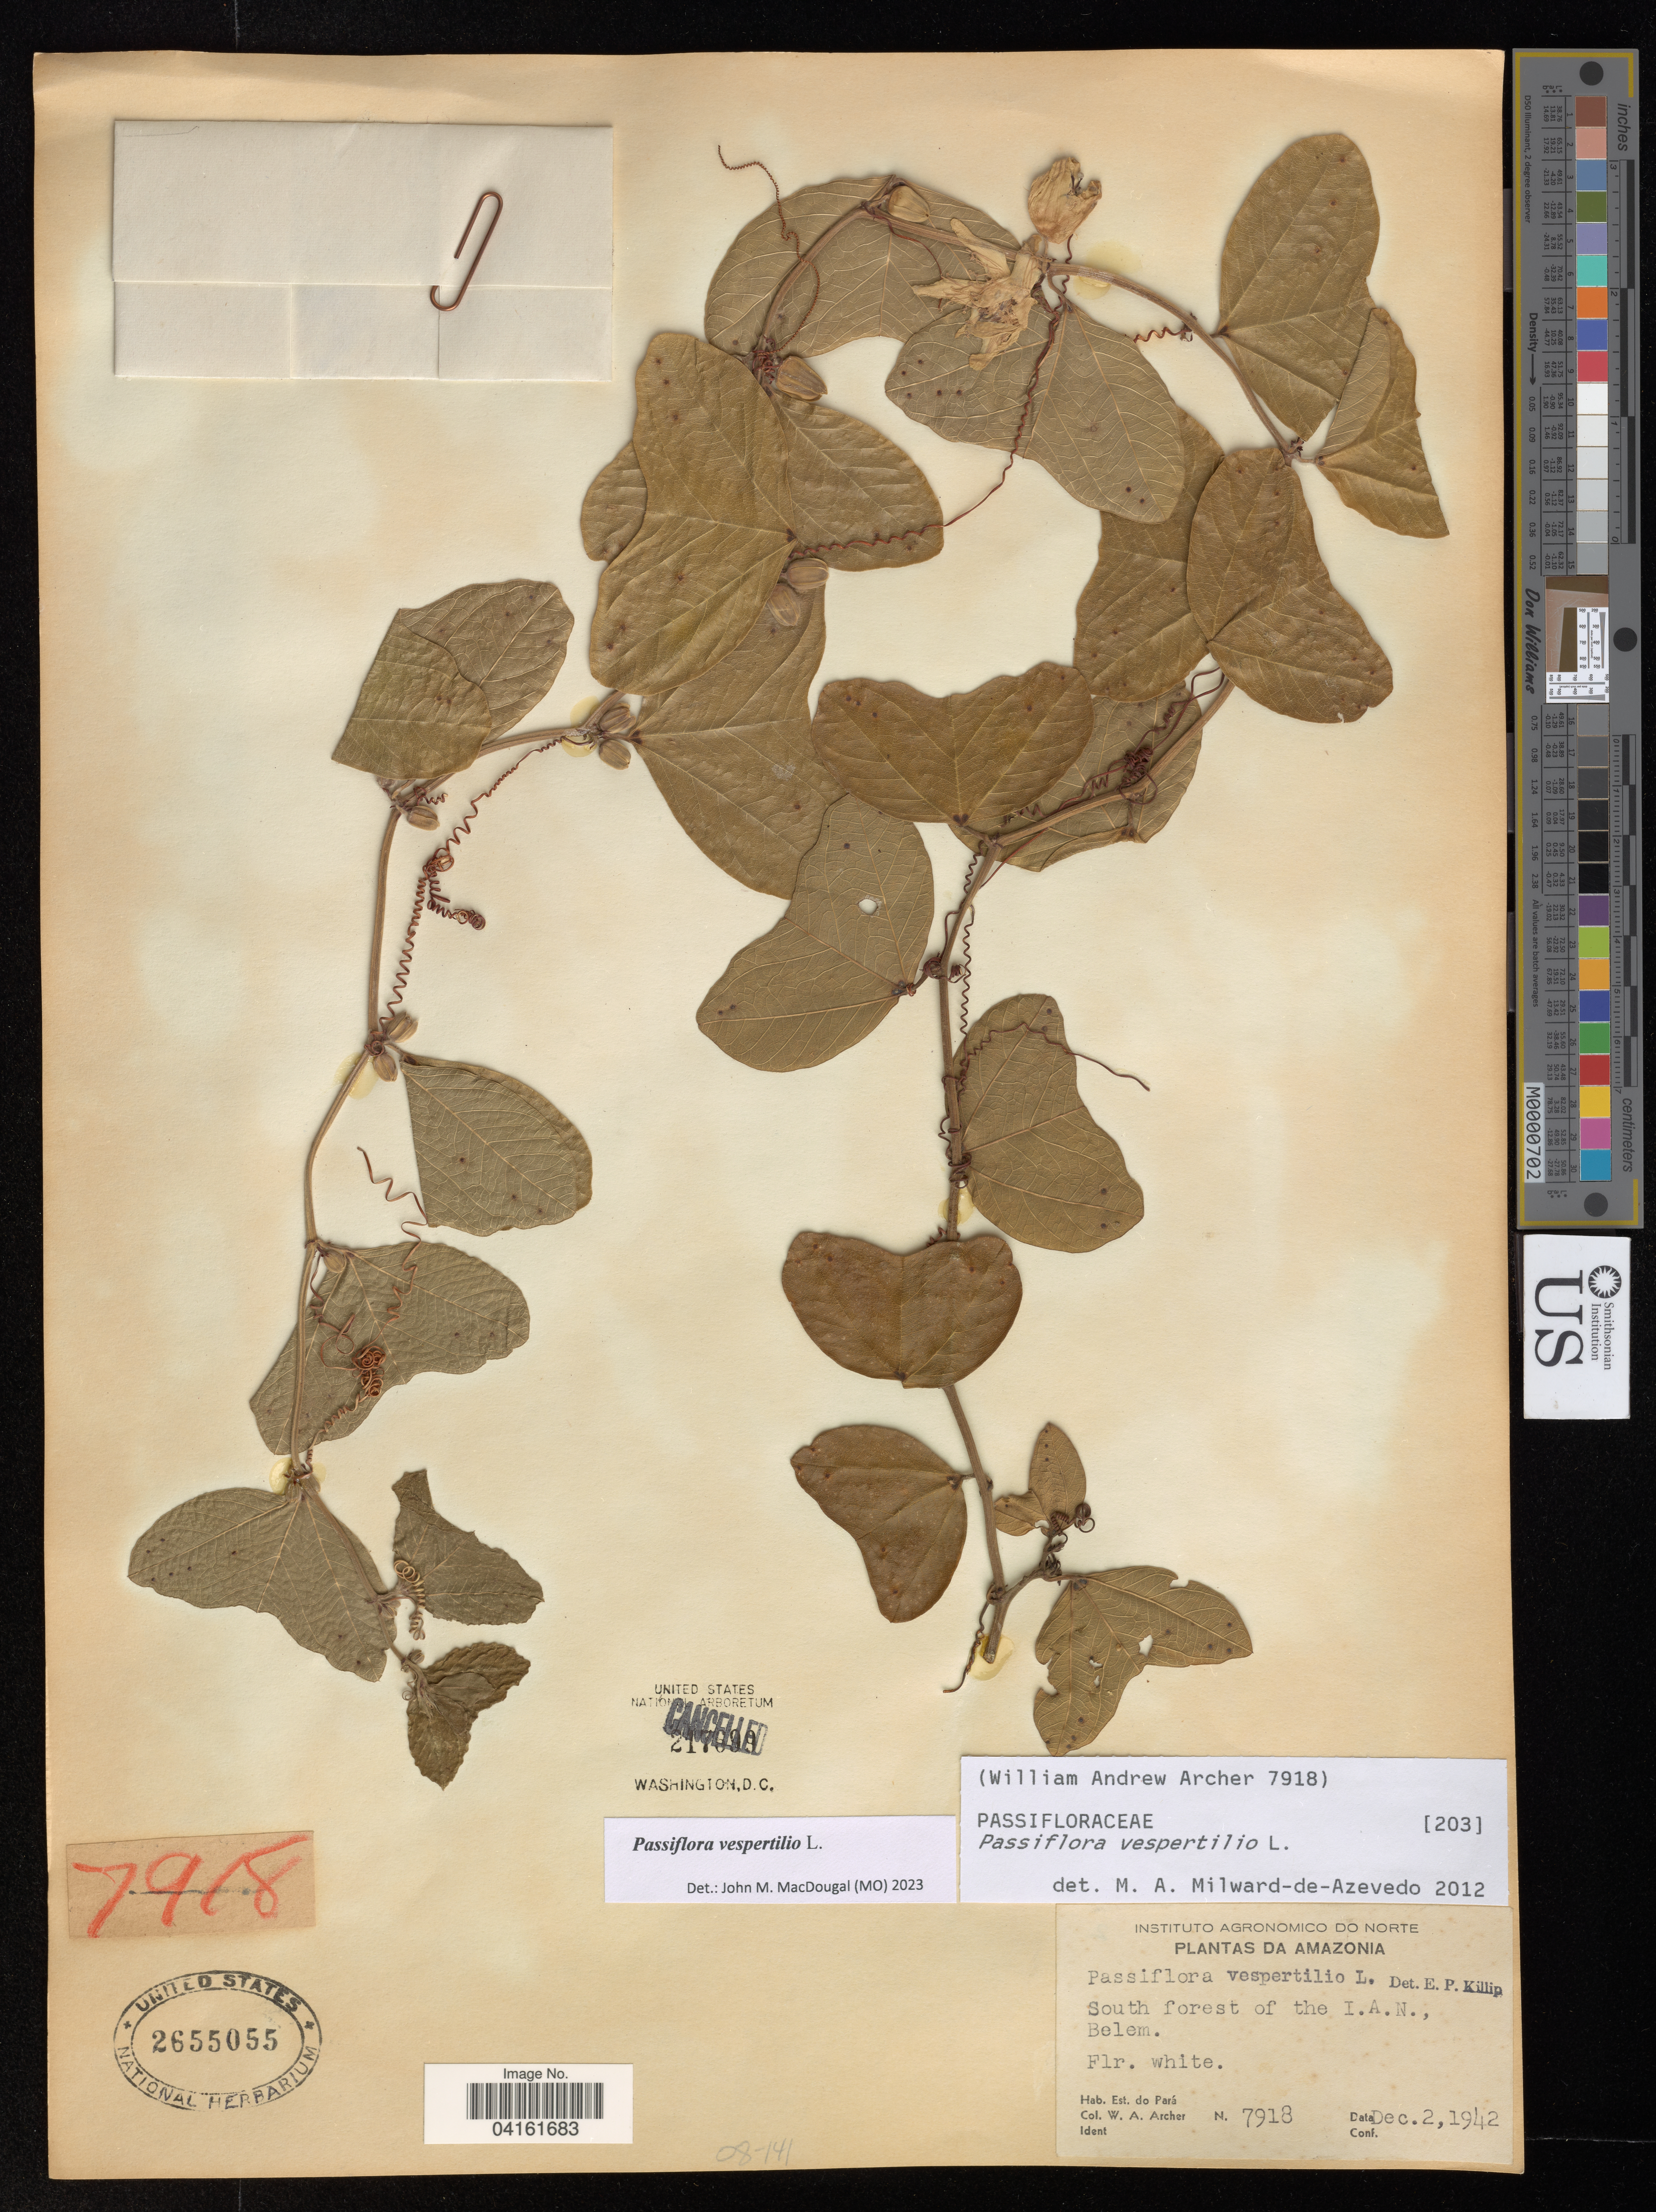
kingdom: Plantae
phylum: Tracheophyta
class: Magnoliopsida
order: Malpighiales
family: Passifloraceae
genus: Passiflora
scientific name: Passiflora vespertilio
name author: L.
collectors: W. Archer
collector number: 7918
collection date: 1942-12-02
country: Brazil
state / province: Pará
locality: South forest of the I. A. N., Belem.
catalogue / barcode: US 2655055